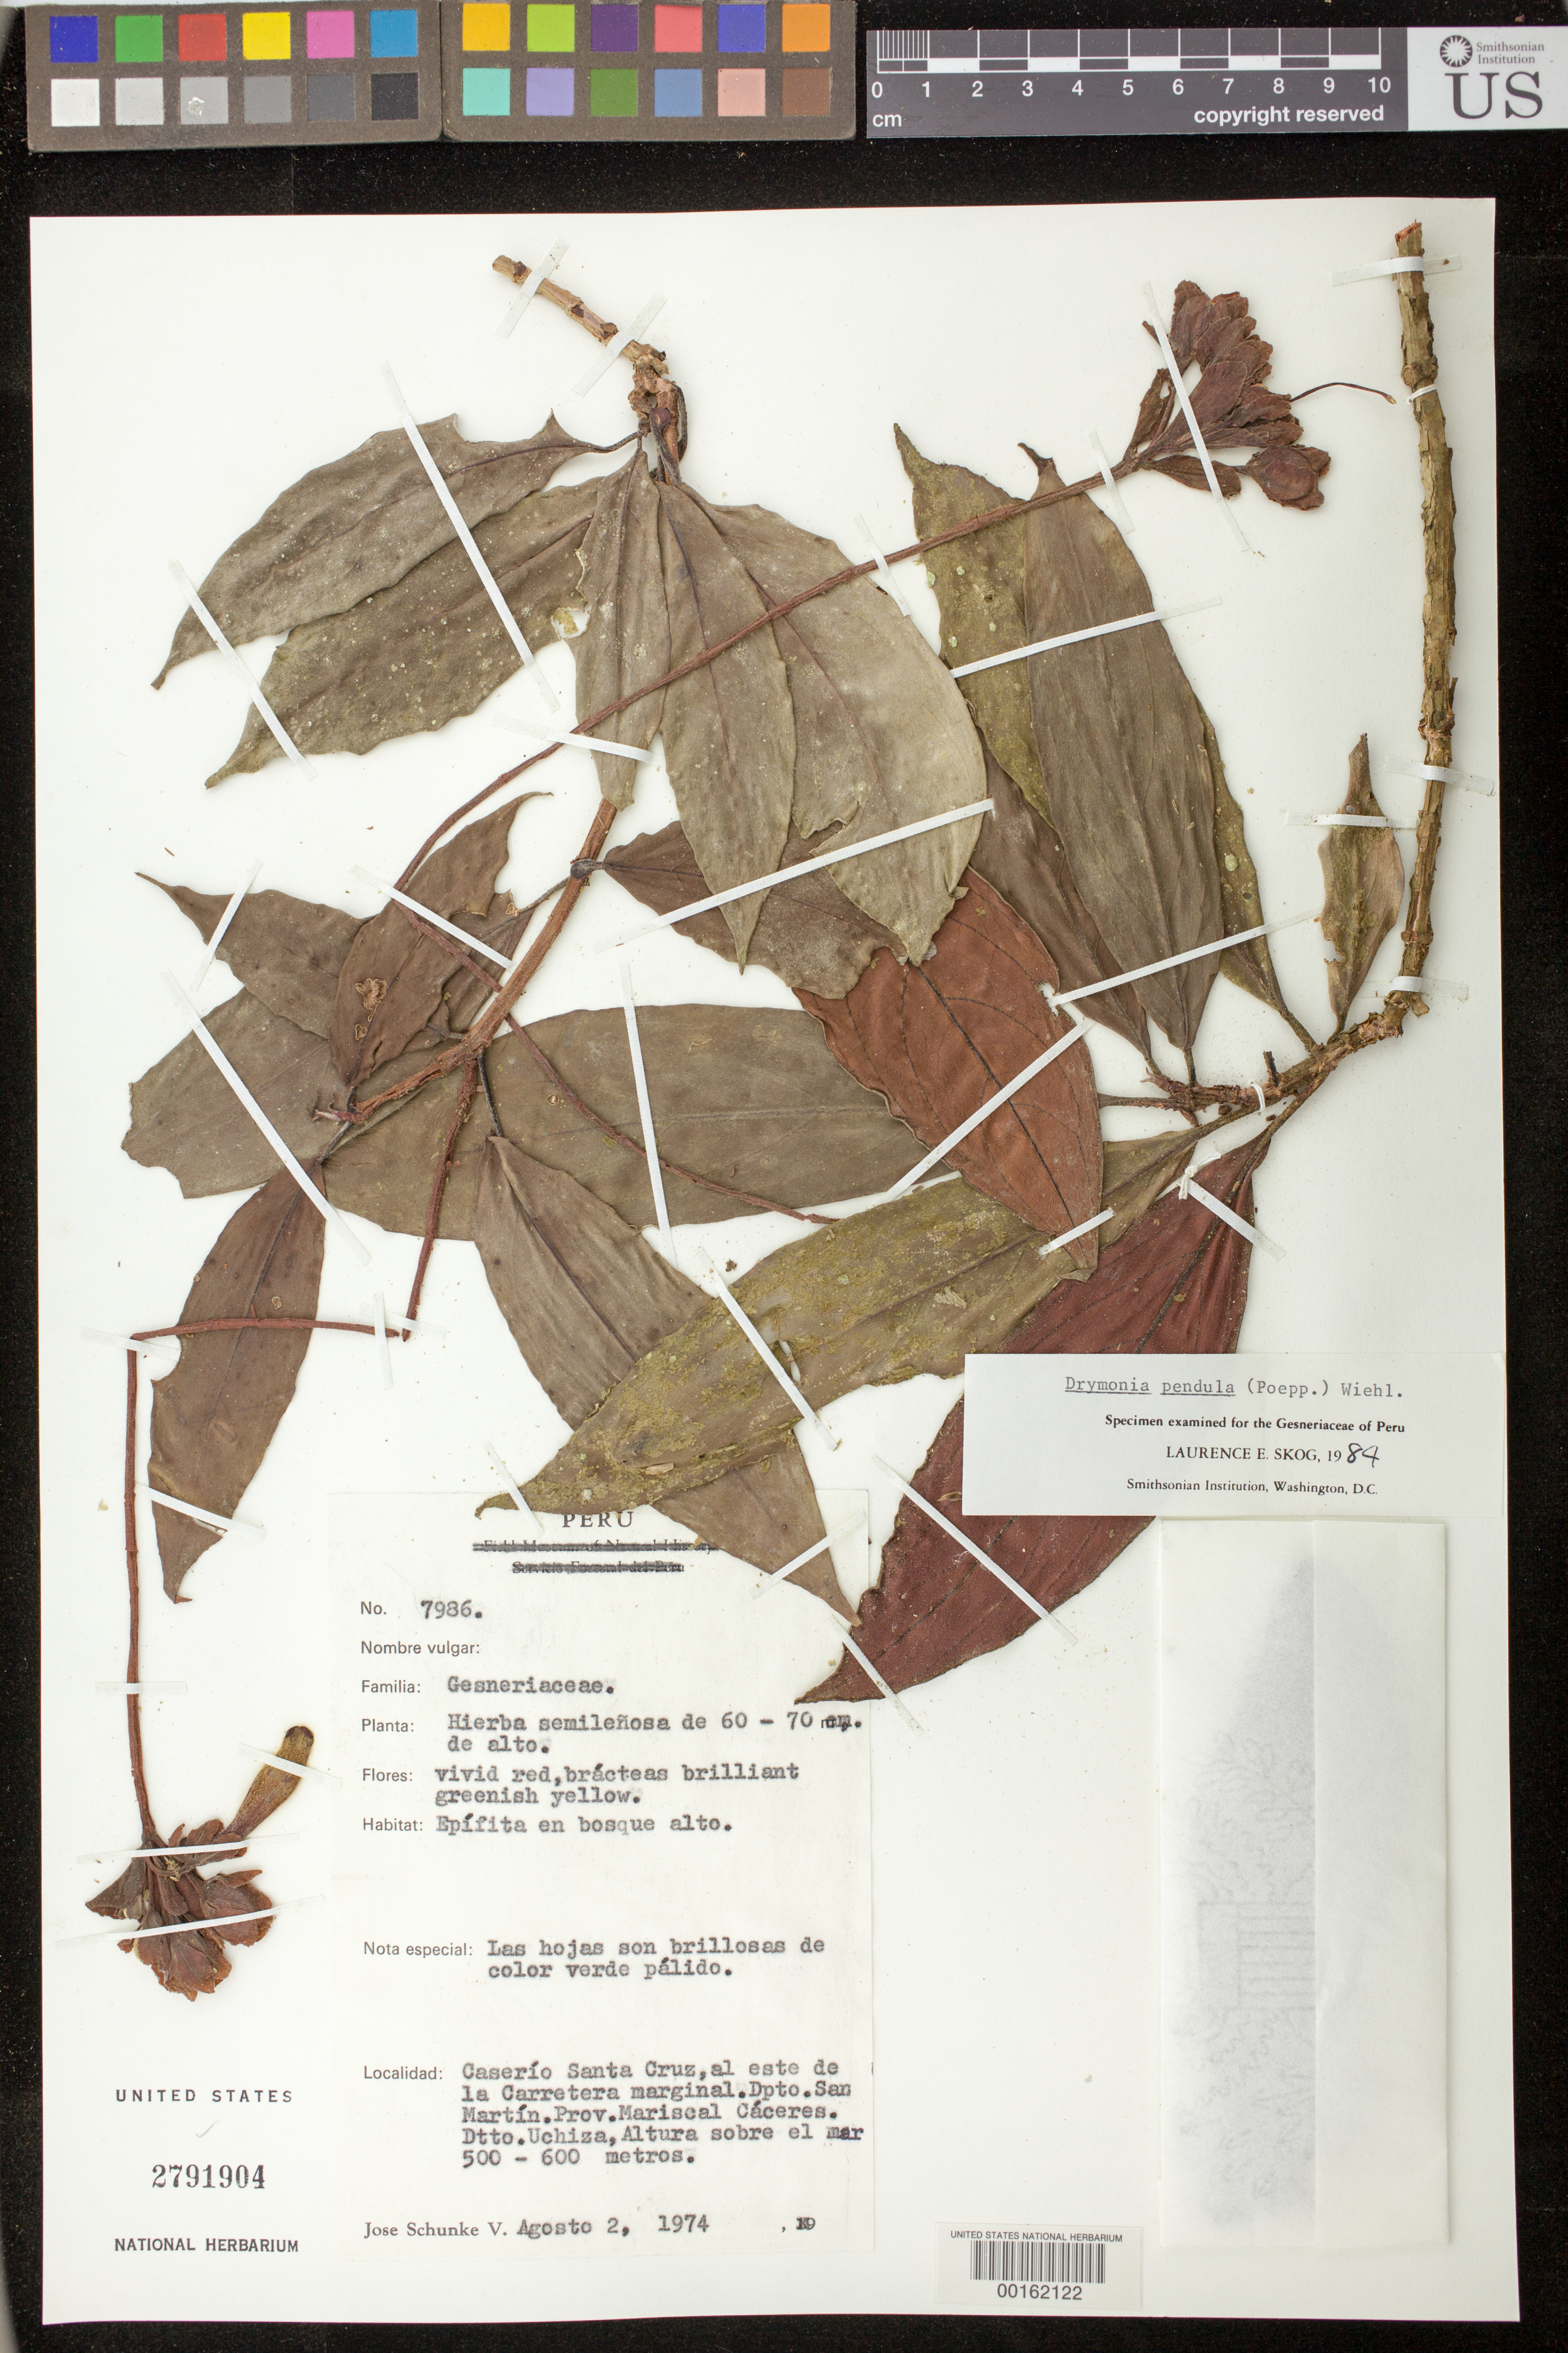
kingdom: Plantae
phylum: Tracheophyta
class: Magnoliopsida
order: Lamiales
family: Gesneriaceae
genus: Drymonia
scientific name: Drymonia pendula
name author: (Poepp.) Wiehler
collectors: J. Schunke Vigo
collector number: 7986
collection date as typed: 02 Aug 1974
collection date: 1974-08-02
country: Peru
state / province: San Martín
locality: Prov. Mariscal Cáceres, Dtto. Uchiza, Caserio Santa Cruz, E of the border highway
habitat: Epiphyte in tall forest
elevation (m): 500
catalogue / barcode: US 2791904